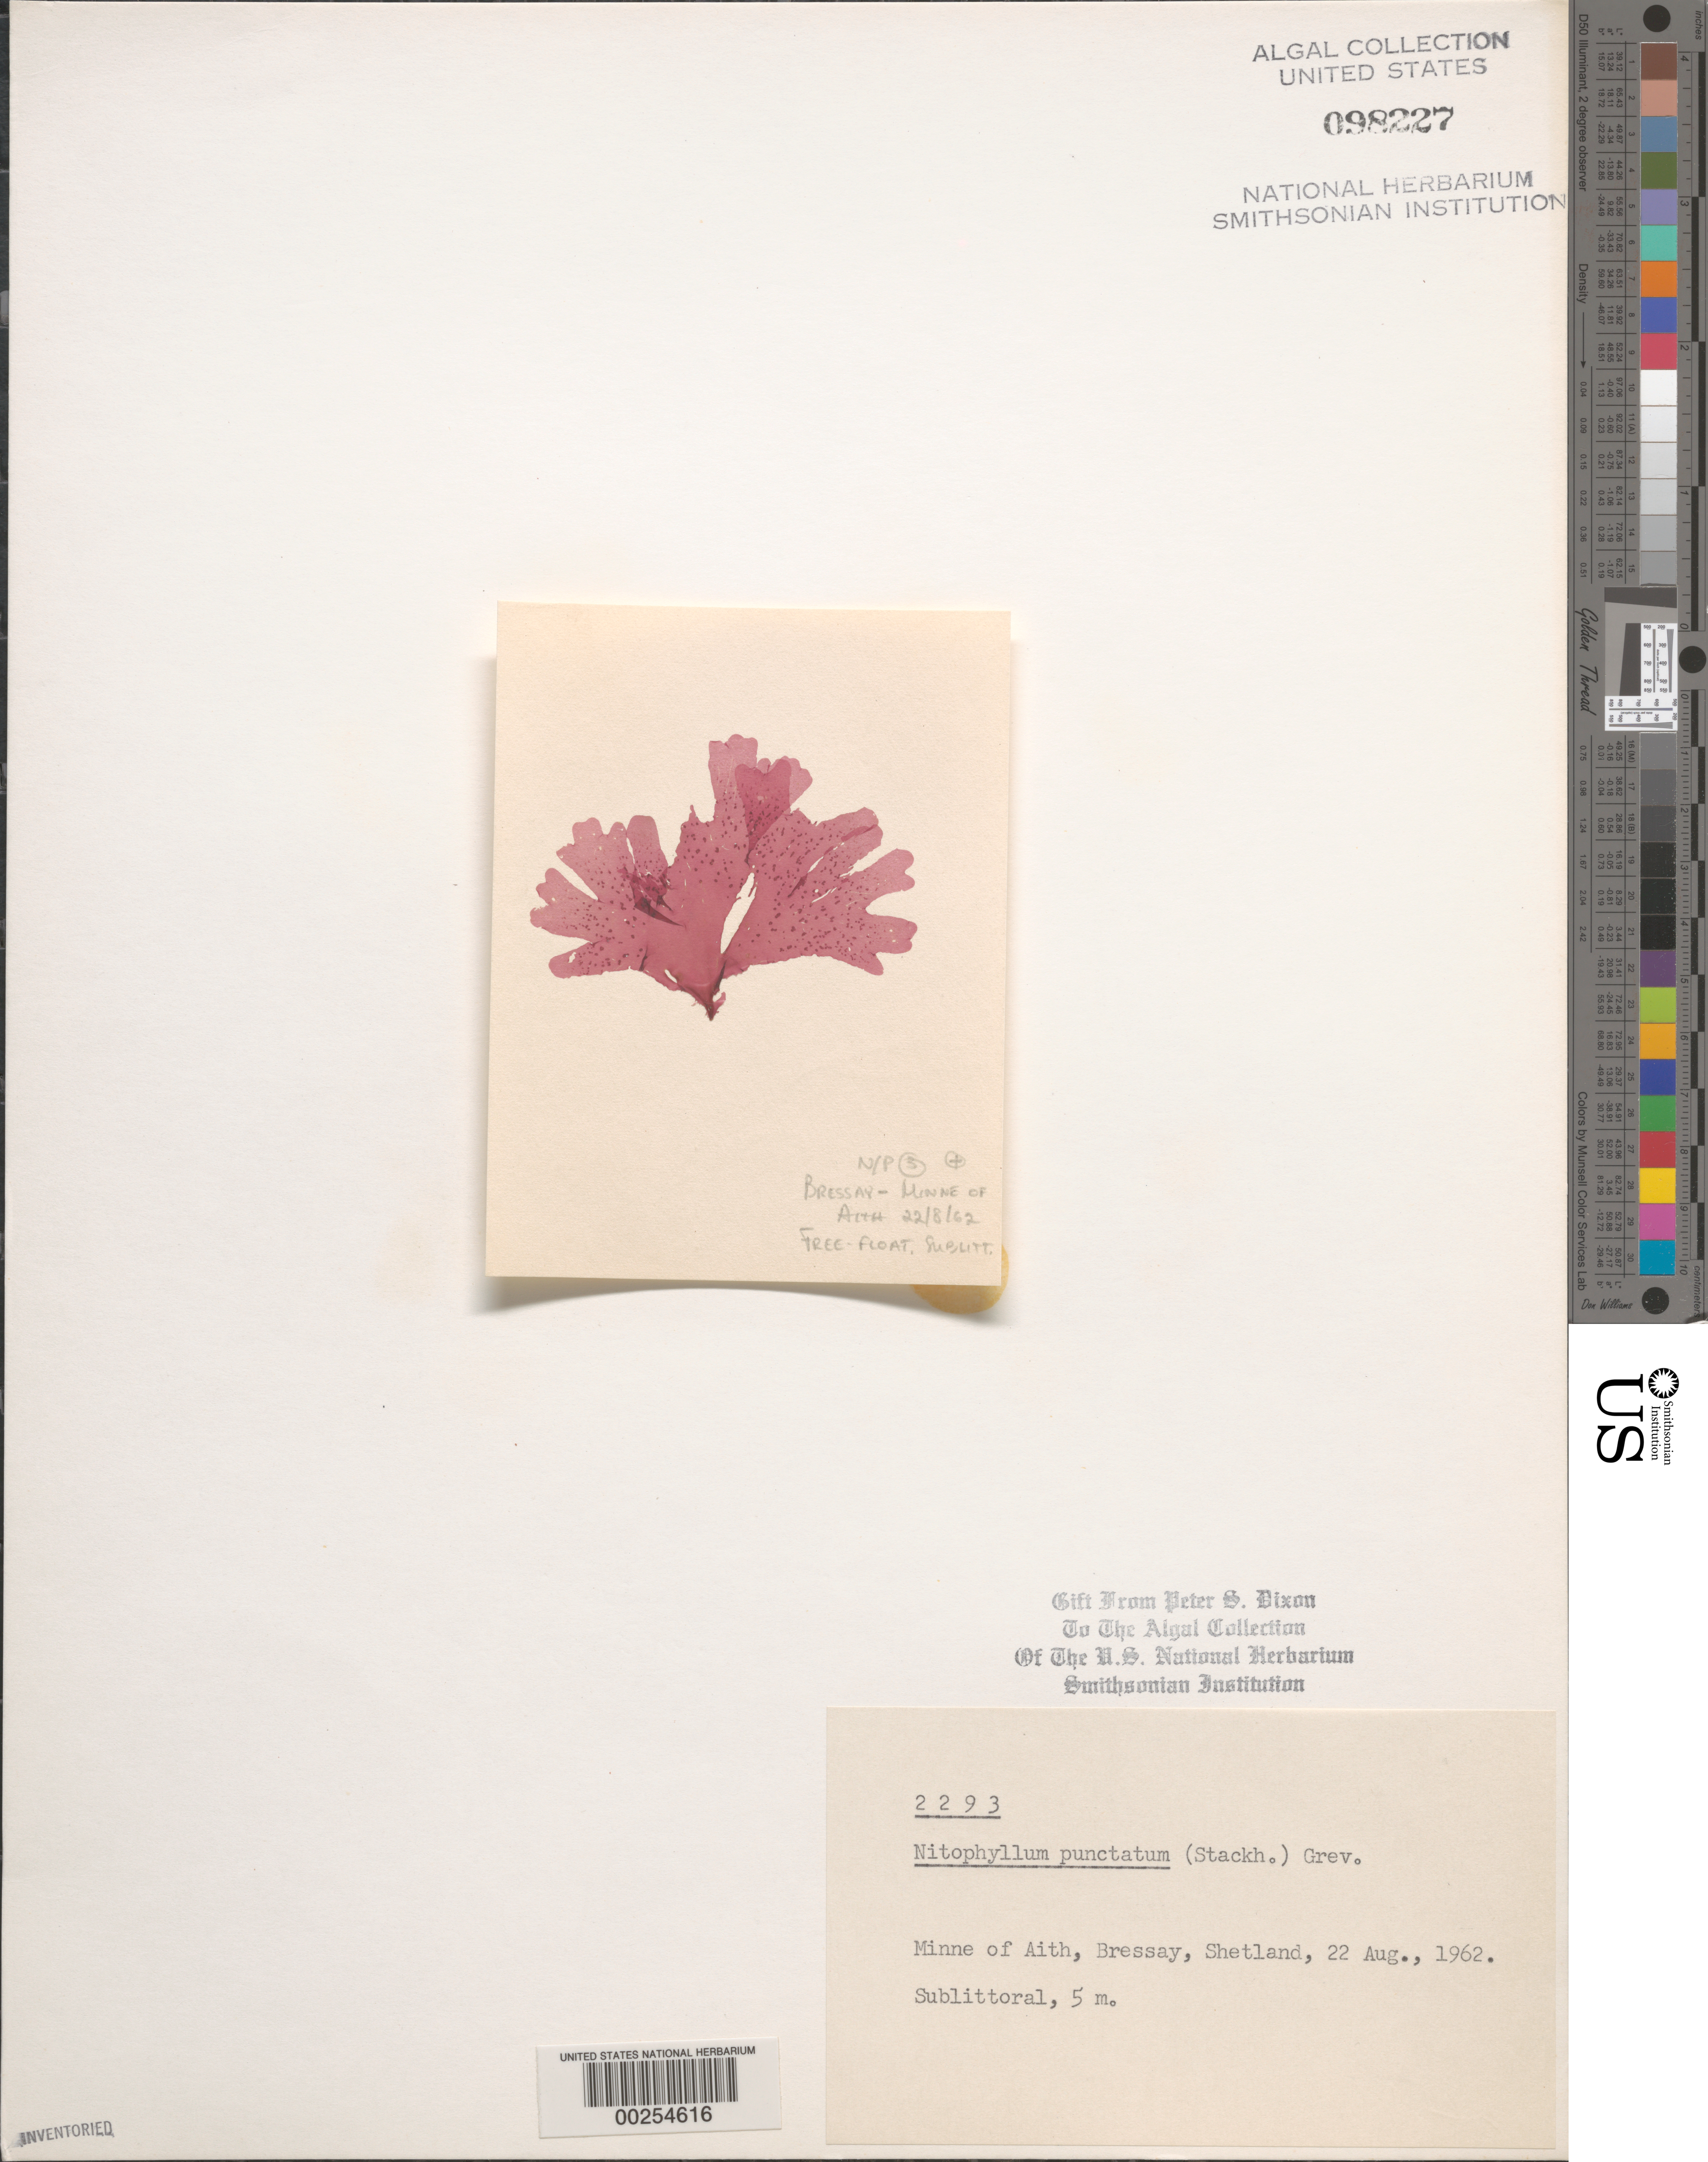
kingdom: Plantae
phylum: Rhodophyta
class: Florideophyceae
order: Ceramiales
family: Delesseriaceae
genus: Nitophyllum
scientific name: Nitophyllum punctatum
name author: (Stackh.) Grev.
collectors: P. S. Dixon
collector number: PSD 2293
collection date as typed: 22 Aug 1962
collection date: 1962-08-22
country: United Kingdom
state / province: Scotland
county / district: Shetland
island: Bressay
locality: Minne of Aith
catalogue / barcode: US 98227